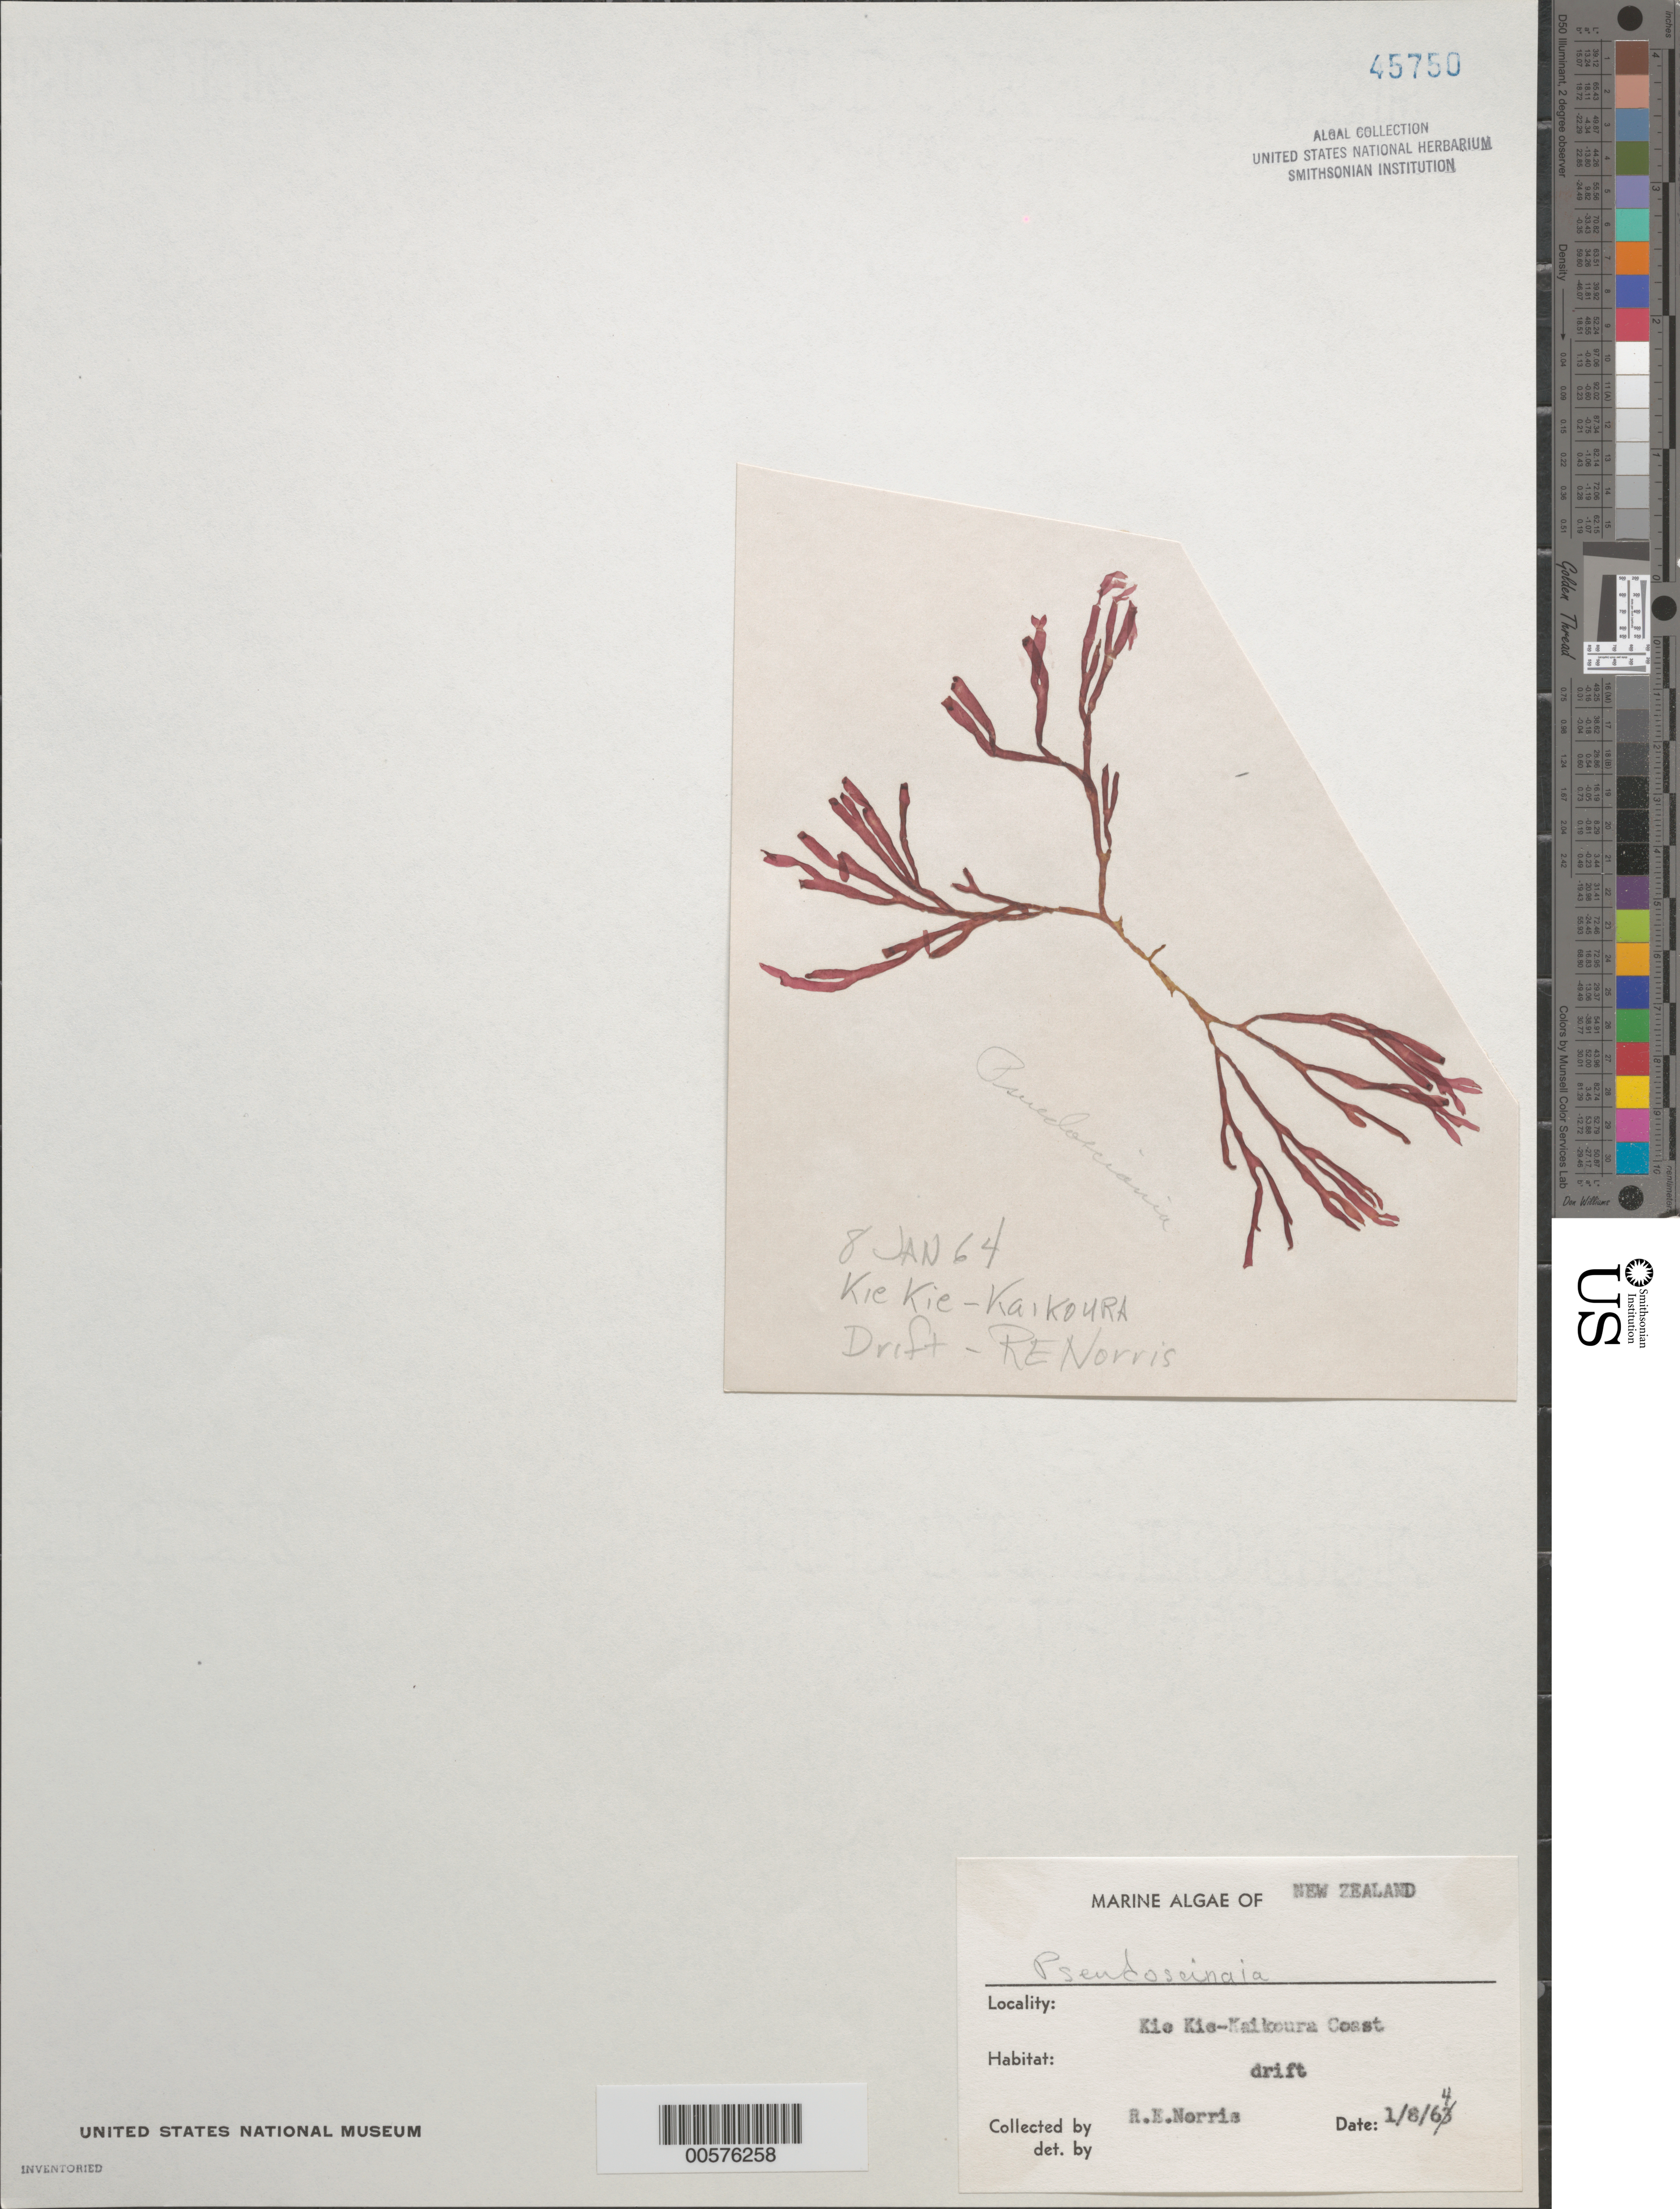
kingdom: Plantae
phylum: Rhodophyta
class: Florideophyceae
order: Nemaliales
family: Scinaiaceae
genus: Scinaia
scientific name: Scinaia sp.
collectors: R. E. Norris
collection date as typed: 08 Jan 1964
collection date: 1964-01-08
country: New Zealand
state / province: Canterbury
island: South Island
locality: Kie Kie-Kaikoura coast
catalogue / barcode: US 45750